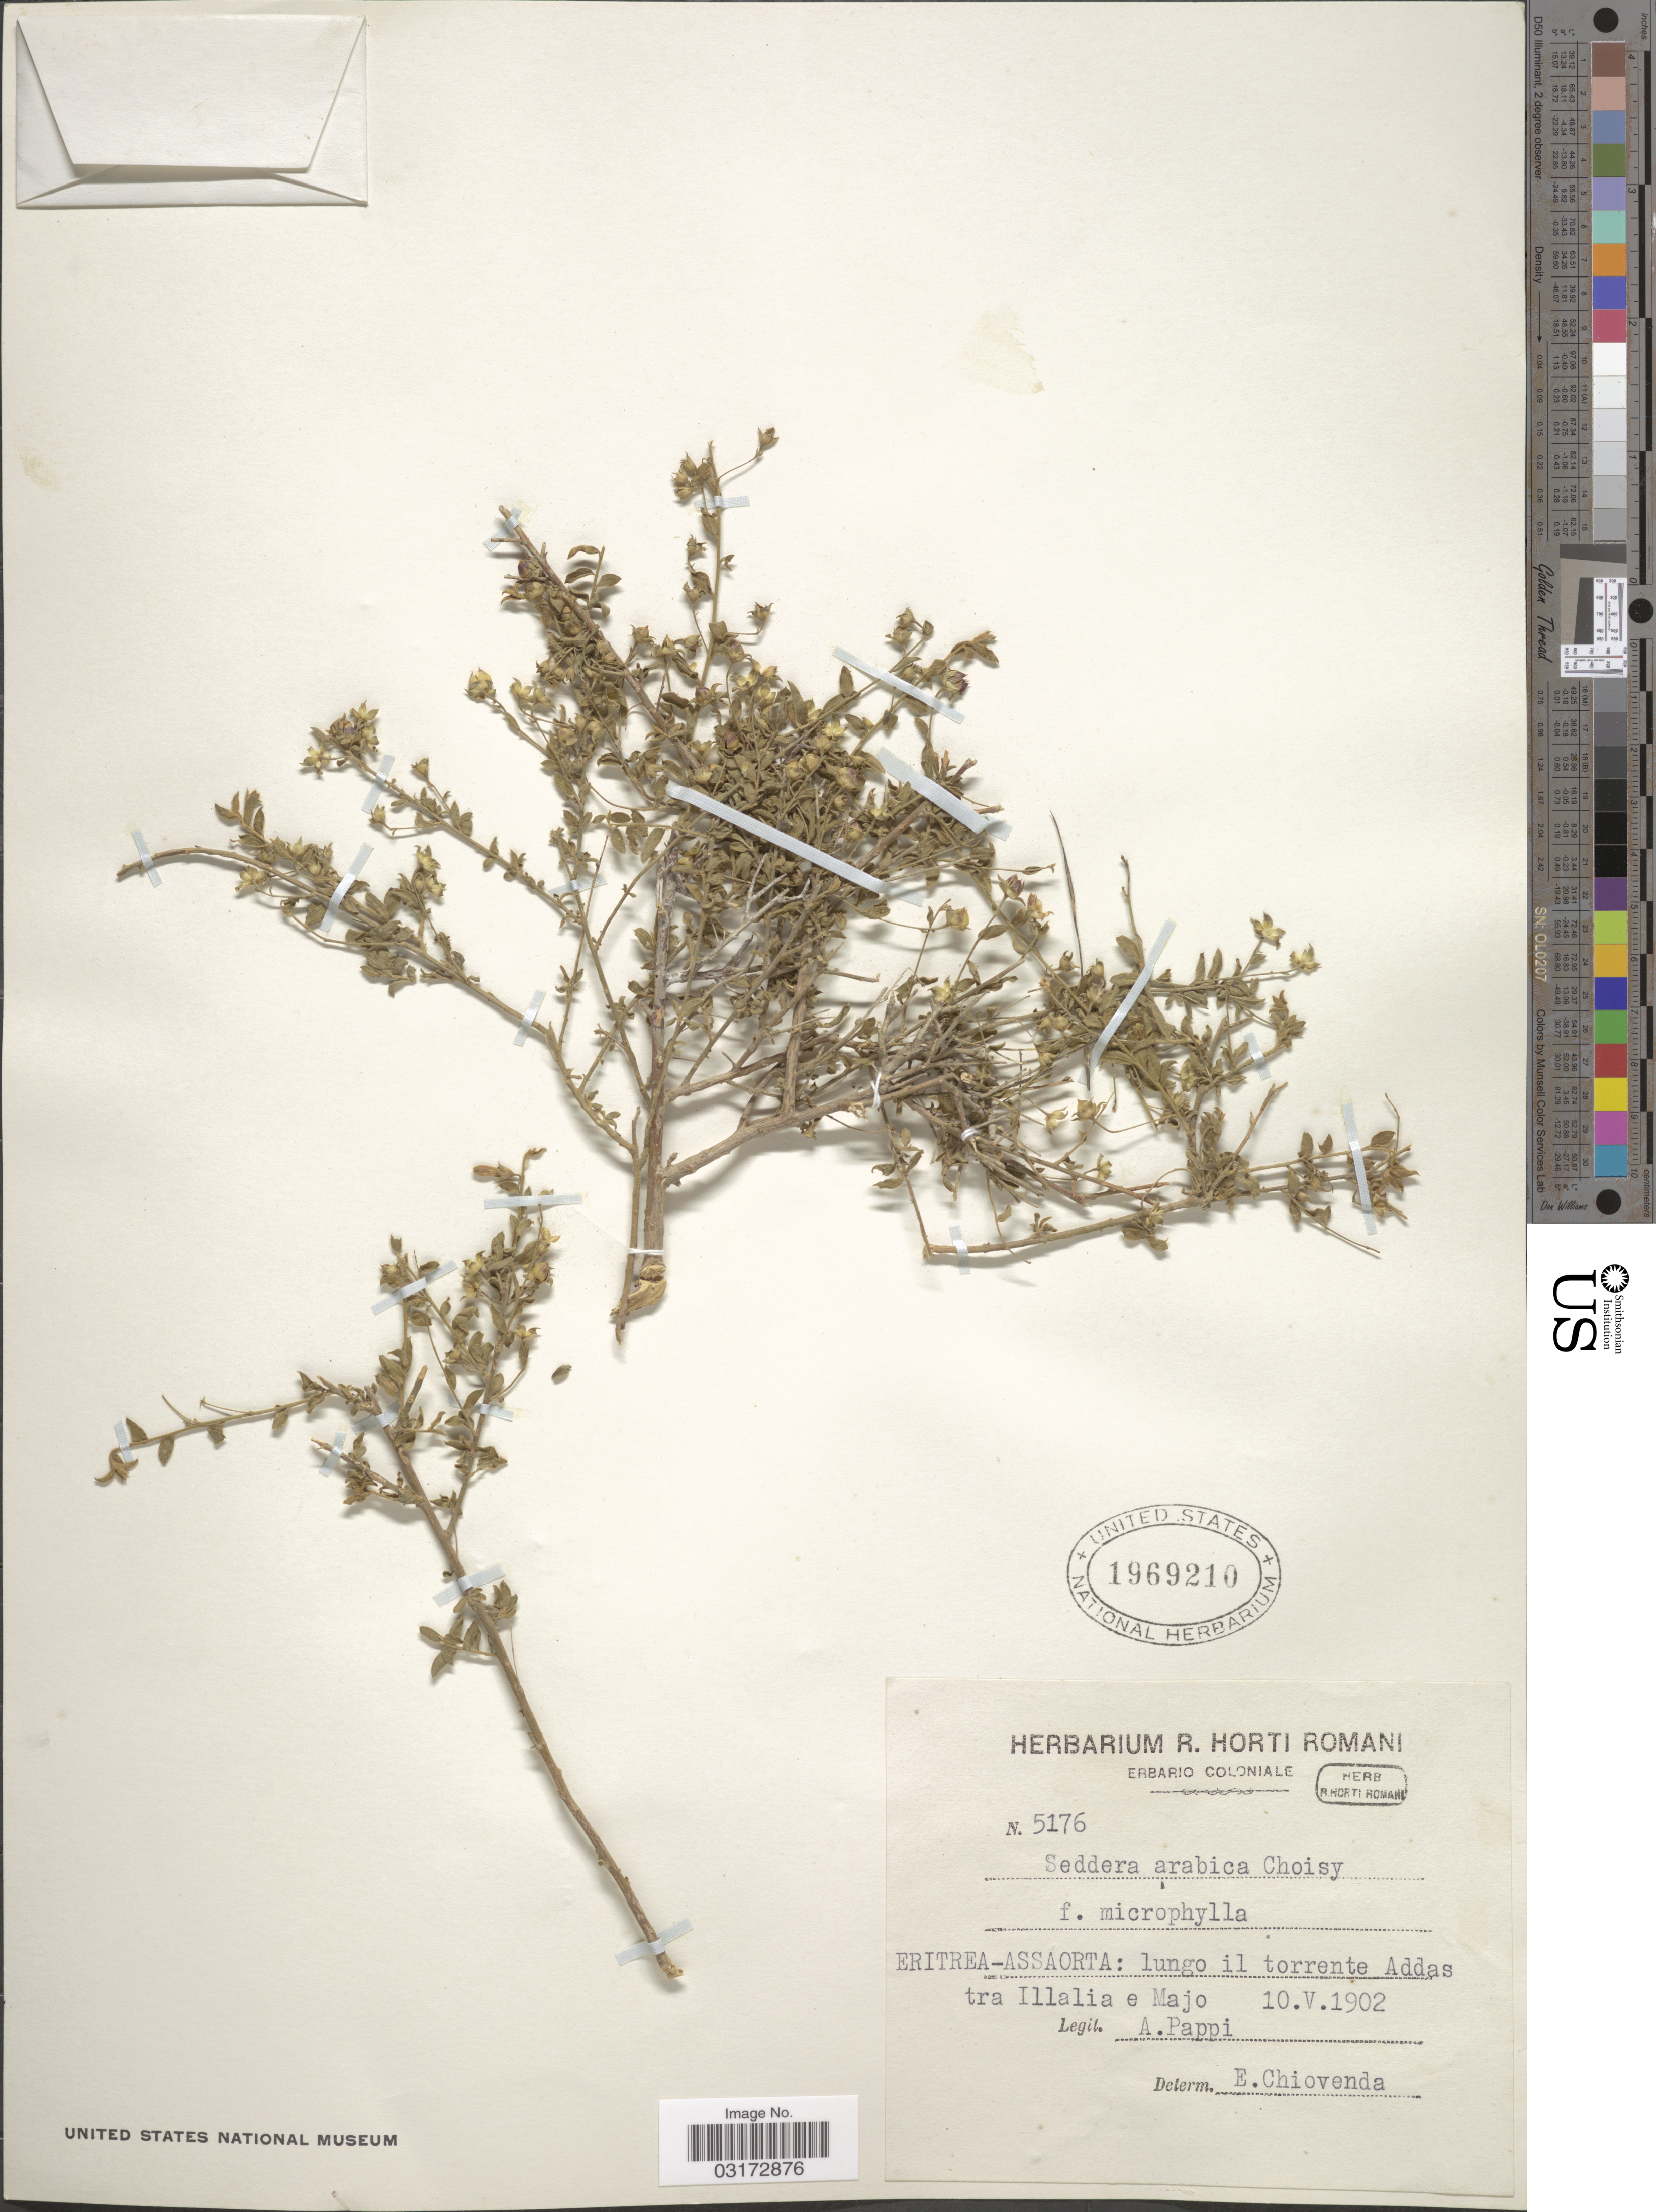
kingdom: Plantae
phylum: Tracheophyta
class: Magnoliopsida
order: Solanales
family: Convolvulaceae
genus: Seddera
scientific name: Seddera arabica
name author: Choisy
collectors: A. Pappi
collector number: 5176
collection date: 1902-05-10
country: Eritrea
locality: Eritrea-Assaorta: lungo il torrente Addas tra Illalia e Majo.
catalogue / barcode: US 1969210